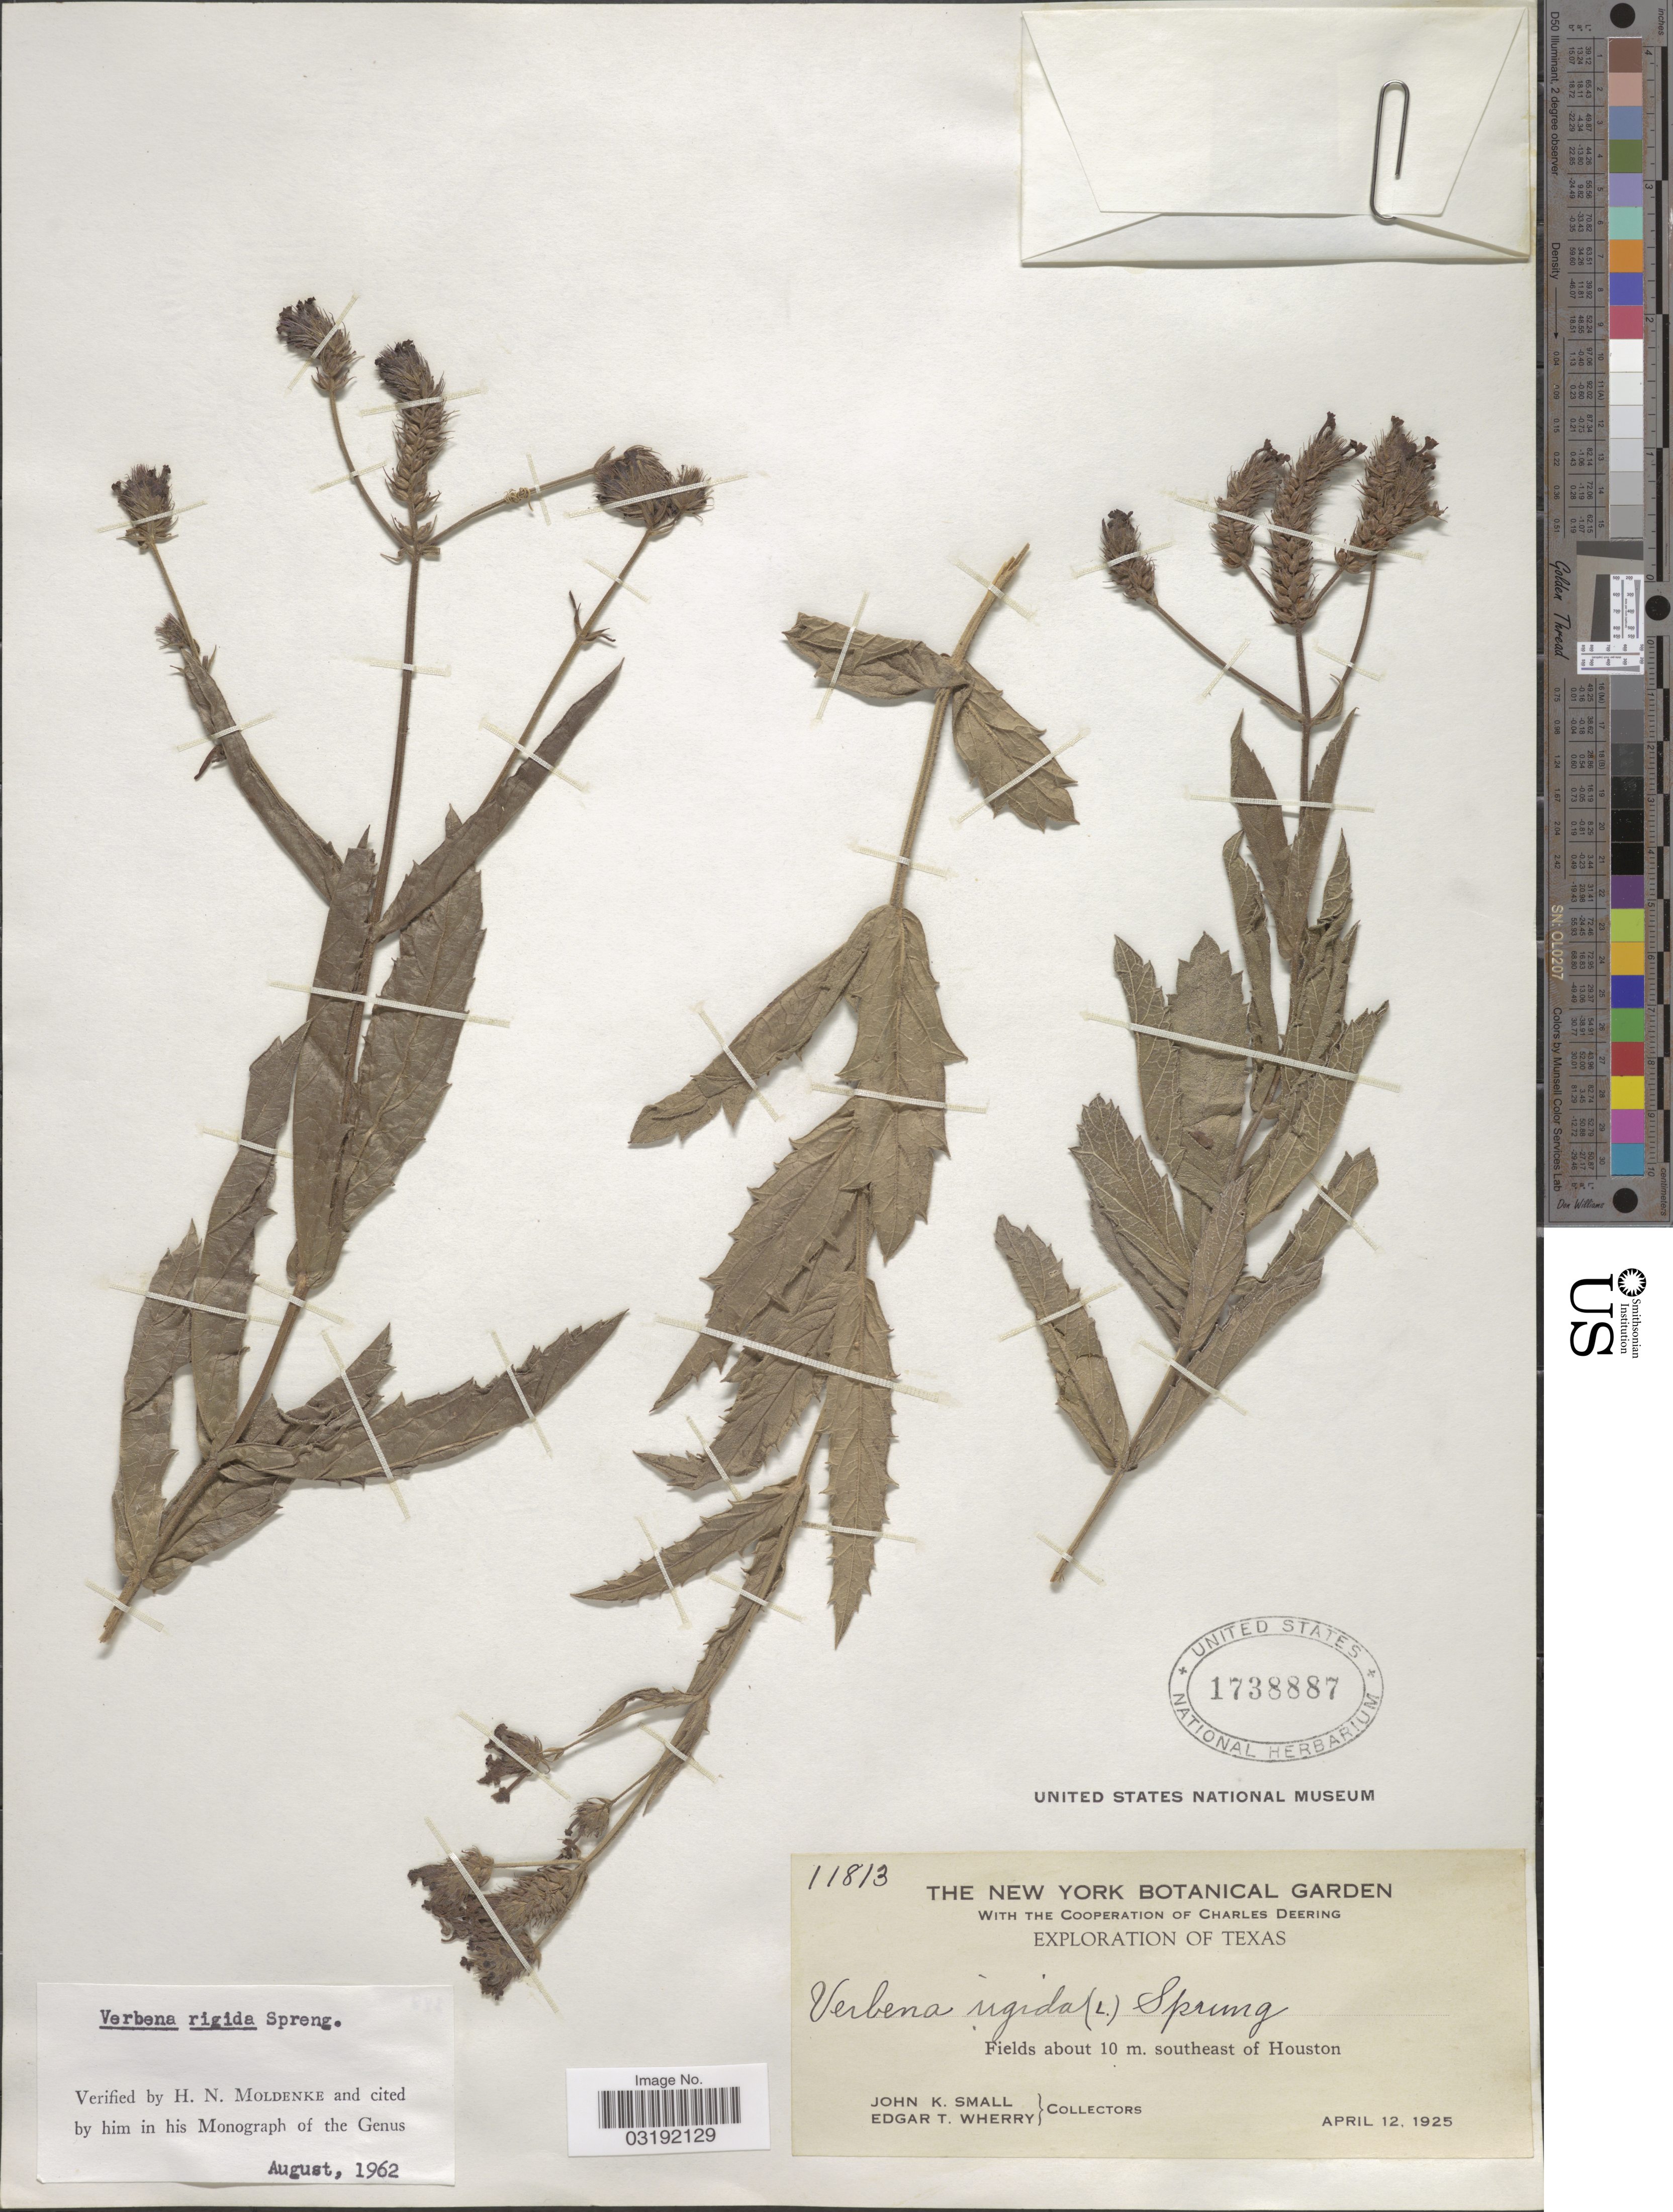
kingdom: Plantae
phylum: Tracheophyta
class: Magnoliopsida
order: Lamiales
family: Verbenaceae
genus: Verbena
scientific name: Verbena rigida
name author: Spreng.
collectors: J. K. Small & E. T. Wherry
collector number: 11813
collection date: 1925-04-12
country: United States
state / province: Texas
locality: Fields about 10 m. southeast of Houston.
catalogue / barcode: US 1738887